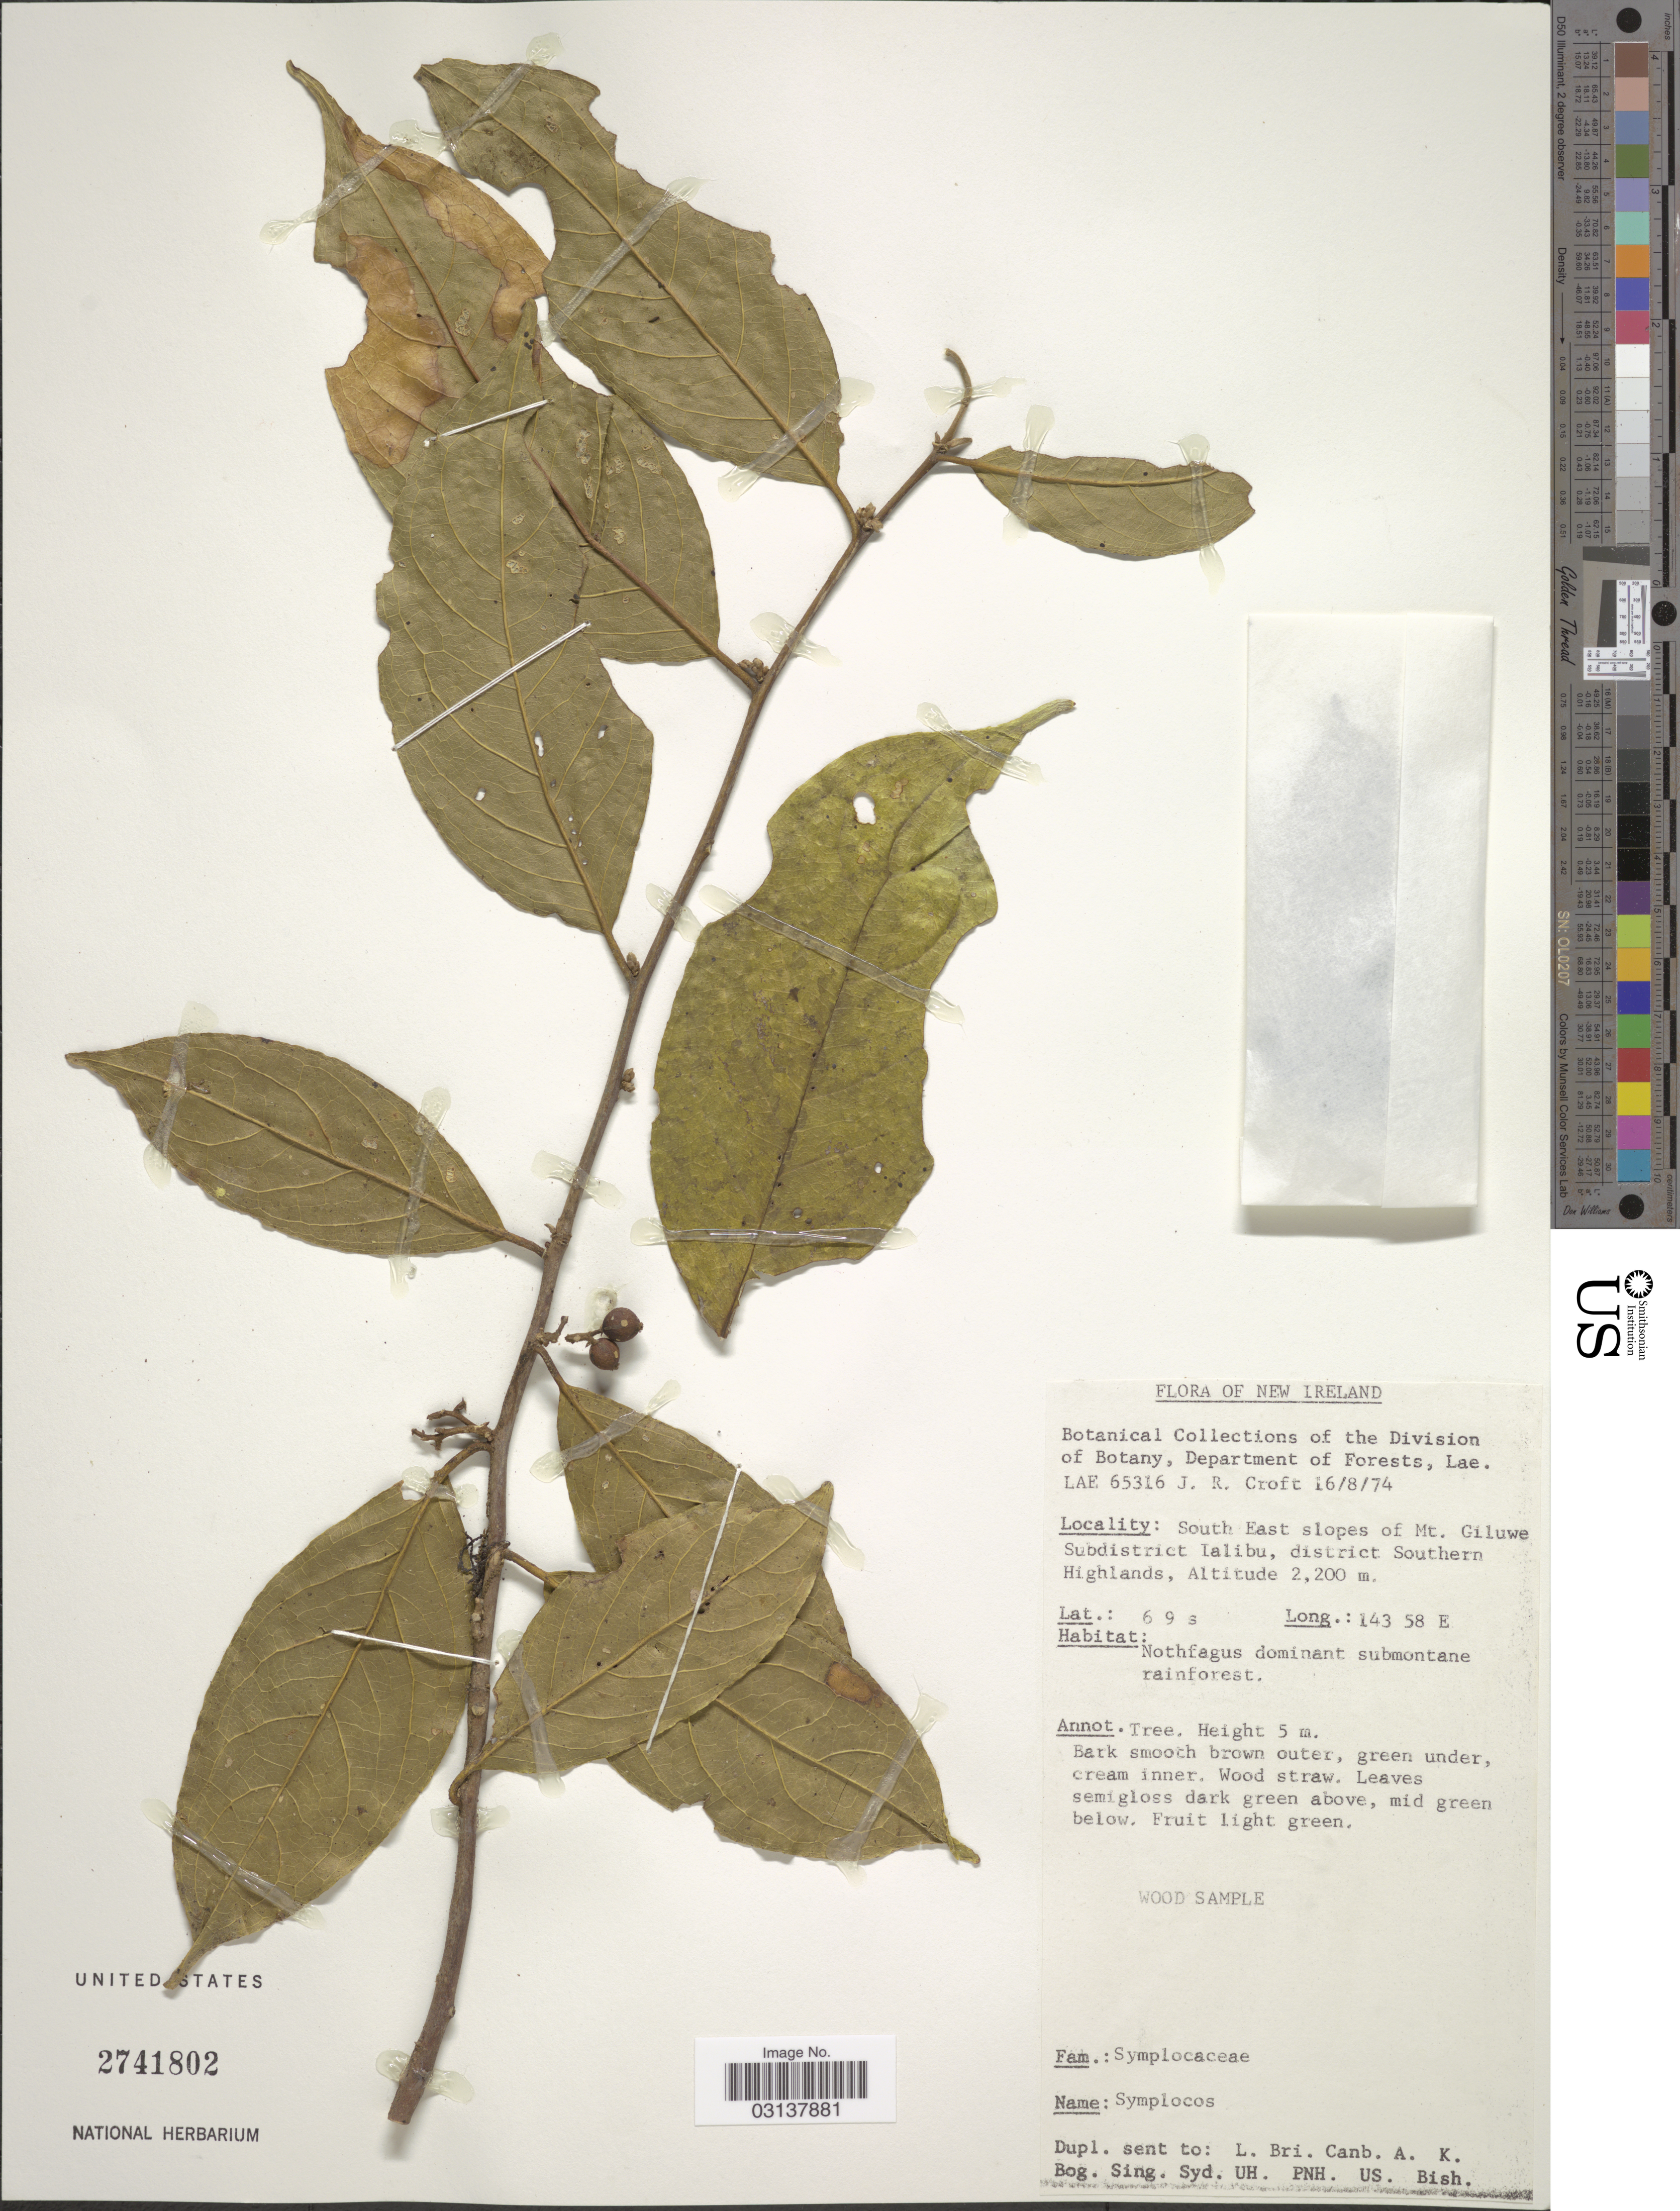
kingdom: Plantae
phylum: Tracheophyta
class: Magnoliopsida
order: Ericales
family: Symplocaceae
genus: Symplocos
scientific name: Symplocos sp.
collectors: J. R. Croft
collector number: LAE 65316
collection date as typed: Transcribed d/m/y: 16/8/74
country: Papua New Guinea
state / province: New Ireland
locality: New Ireland. South East slopes of Mt. Giluwe Subdistrict Ialibu, district Southern Highlands.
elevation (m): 2200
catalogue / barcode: US 2741802